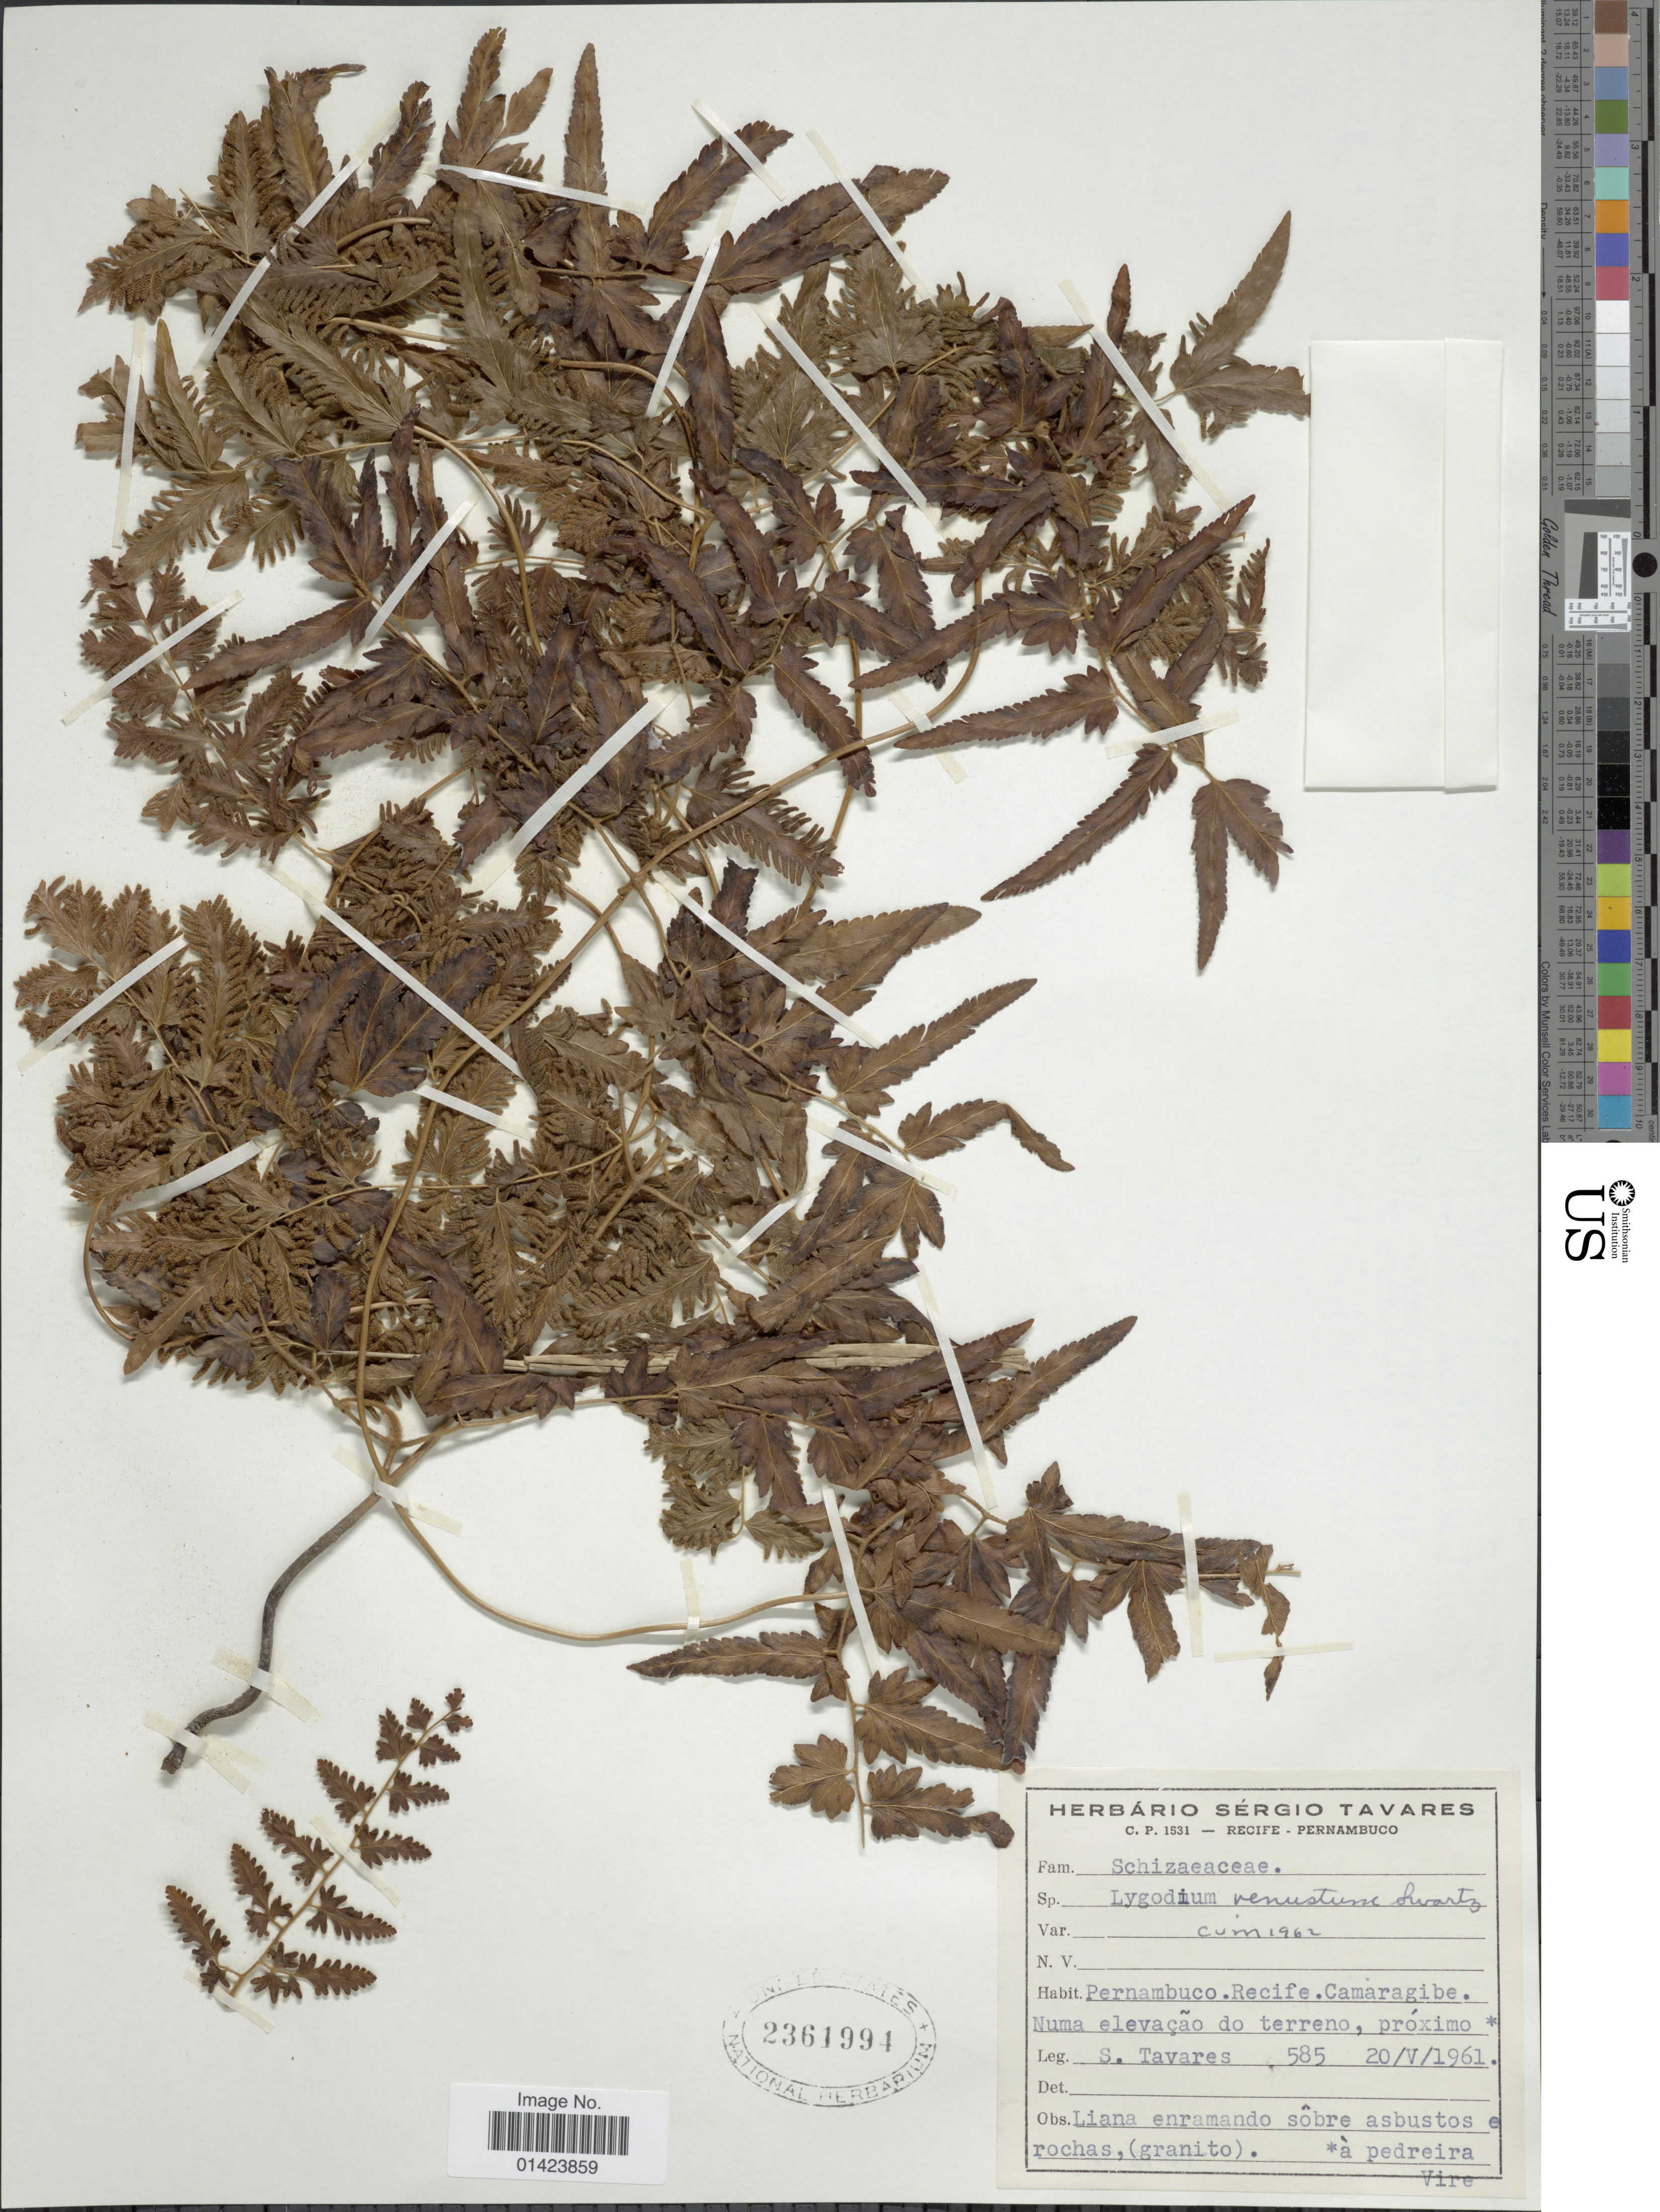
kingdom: Plantae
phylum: Tracheophyta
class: Polypodiopsida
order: Schizaeales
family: Lygodiaceae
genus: Lygodium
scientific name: Lygodium venustum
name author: Sw.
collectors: S. Tavares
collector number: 585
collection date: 1961-05-20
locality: Pernambuco recife, Camaragibe, numa elevacao do terrenp, proximo,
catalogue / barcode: US 2361994